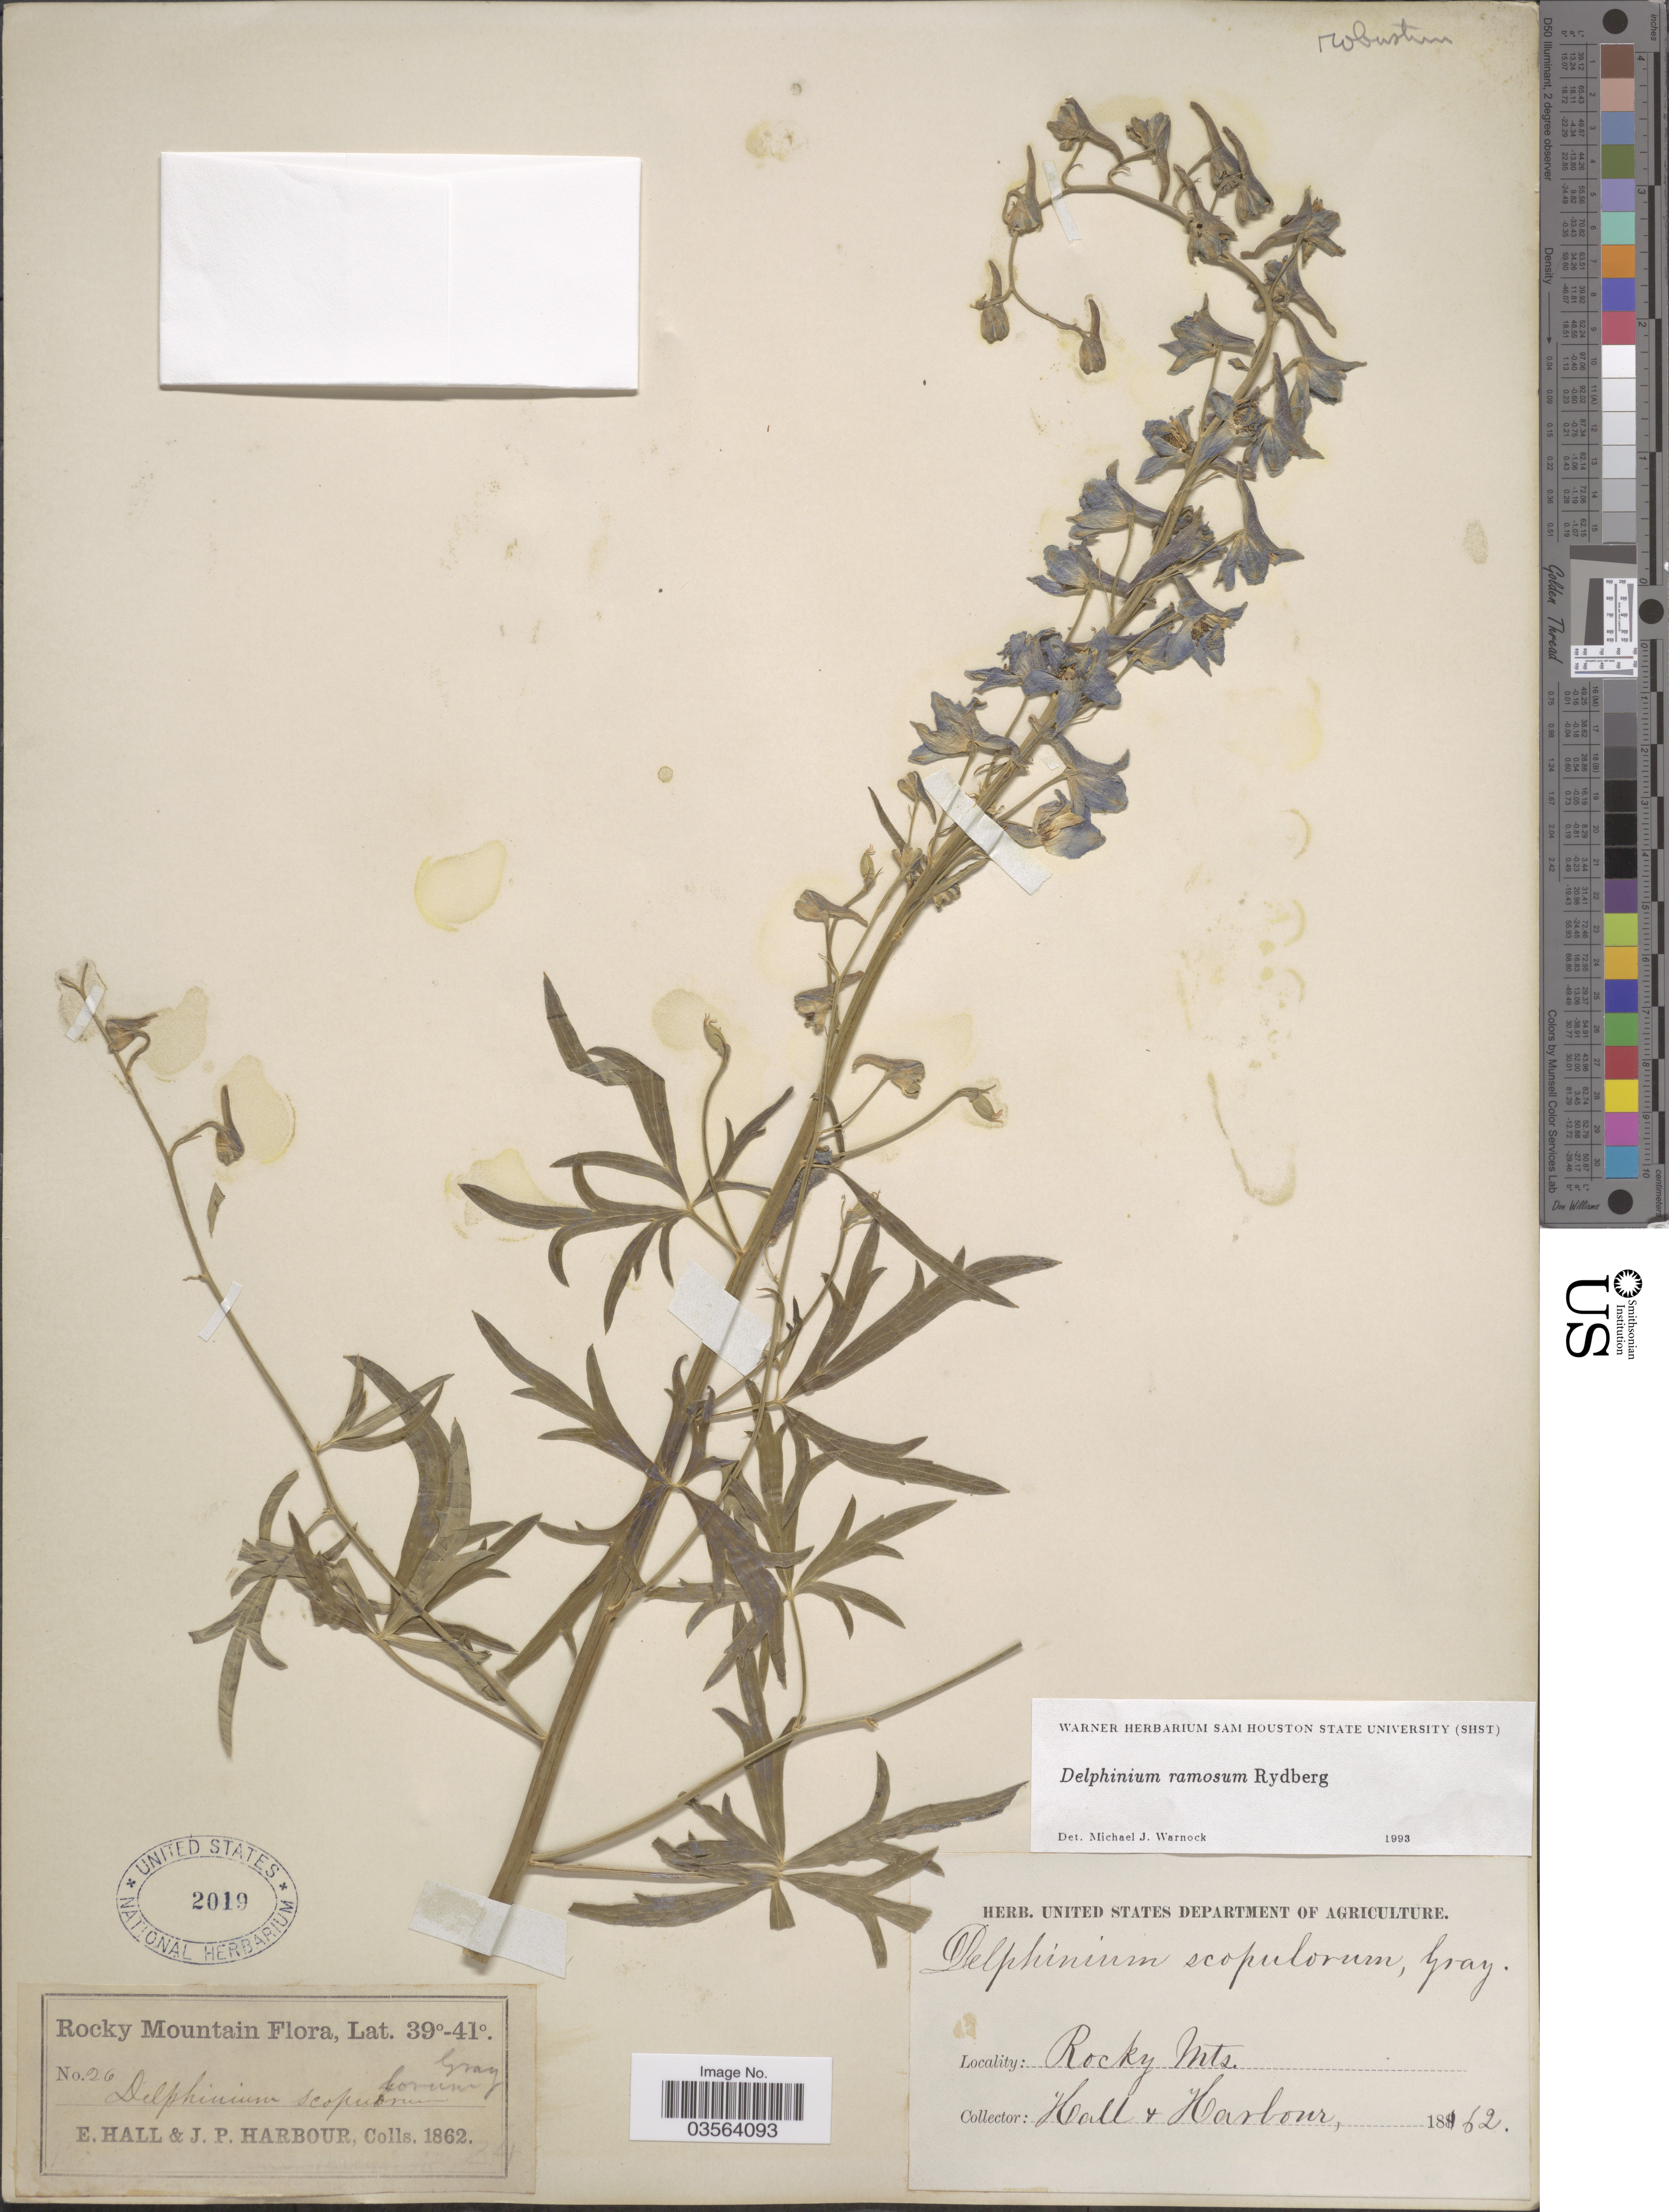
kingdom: Plantae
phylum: Tracheophyta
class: Magnoliopsida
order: Ranunculales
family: Ranunculaceae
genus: Delphinium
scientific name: Delphinium ramosum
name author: Rydb.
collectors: E. Hall & J. Harbour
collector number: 26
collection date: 1862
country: United States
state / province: Colorado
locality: Rocky Mountain.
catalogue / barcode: US 2019